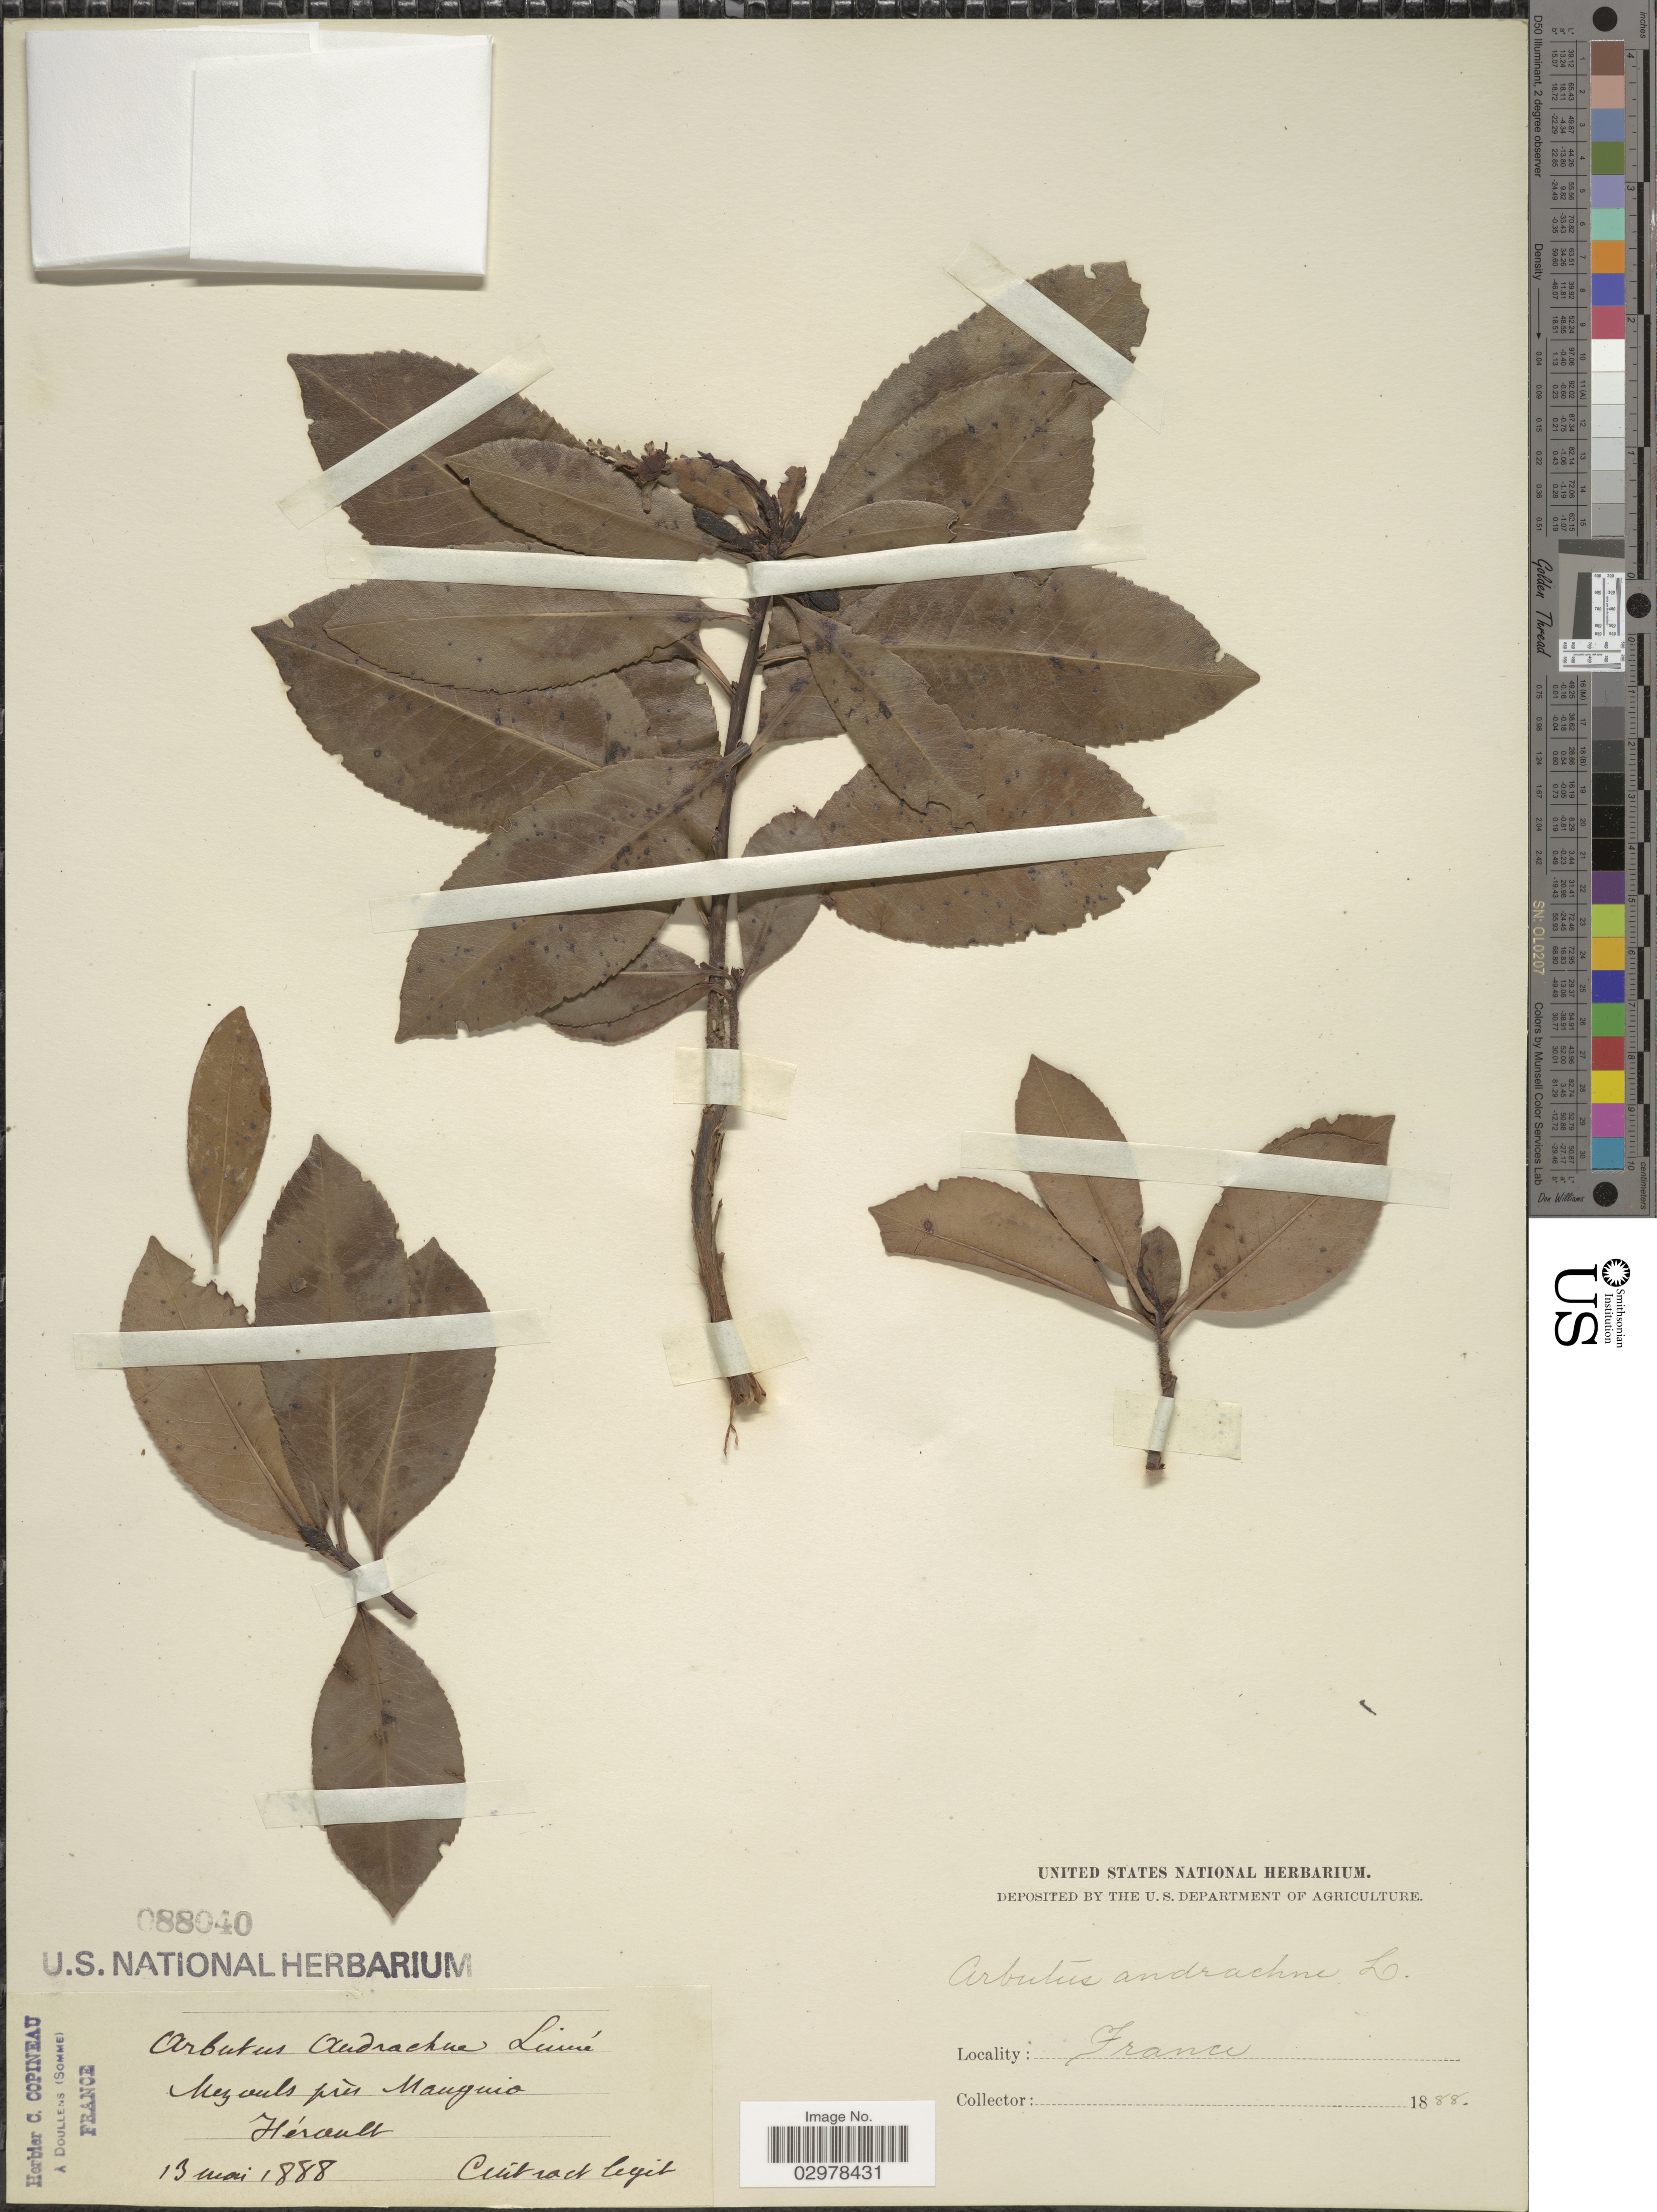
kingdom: Plantae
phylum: Tracheophyta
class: Magnoliopsida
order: Ericales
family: Ericaceae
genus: Arbutus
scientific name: Arbutus andrachne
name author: L.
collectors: Cintract, --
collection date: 1888-05-13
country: France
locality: Mezouls prés Manguio, Hérault.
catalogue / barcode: US 88040